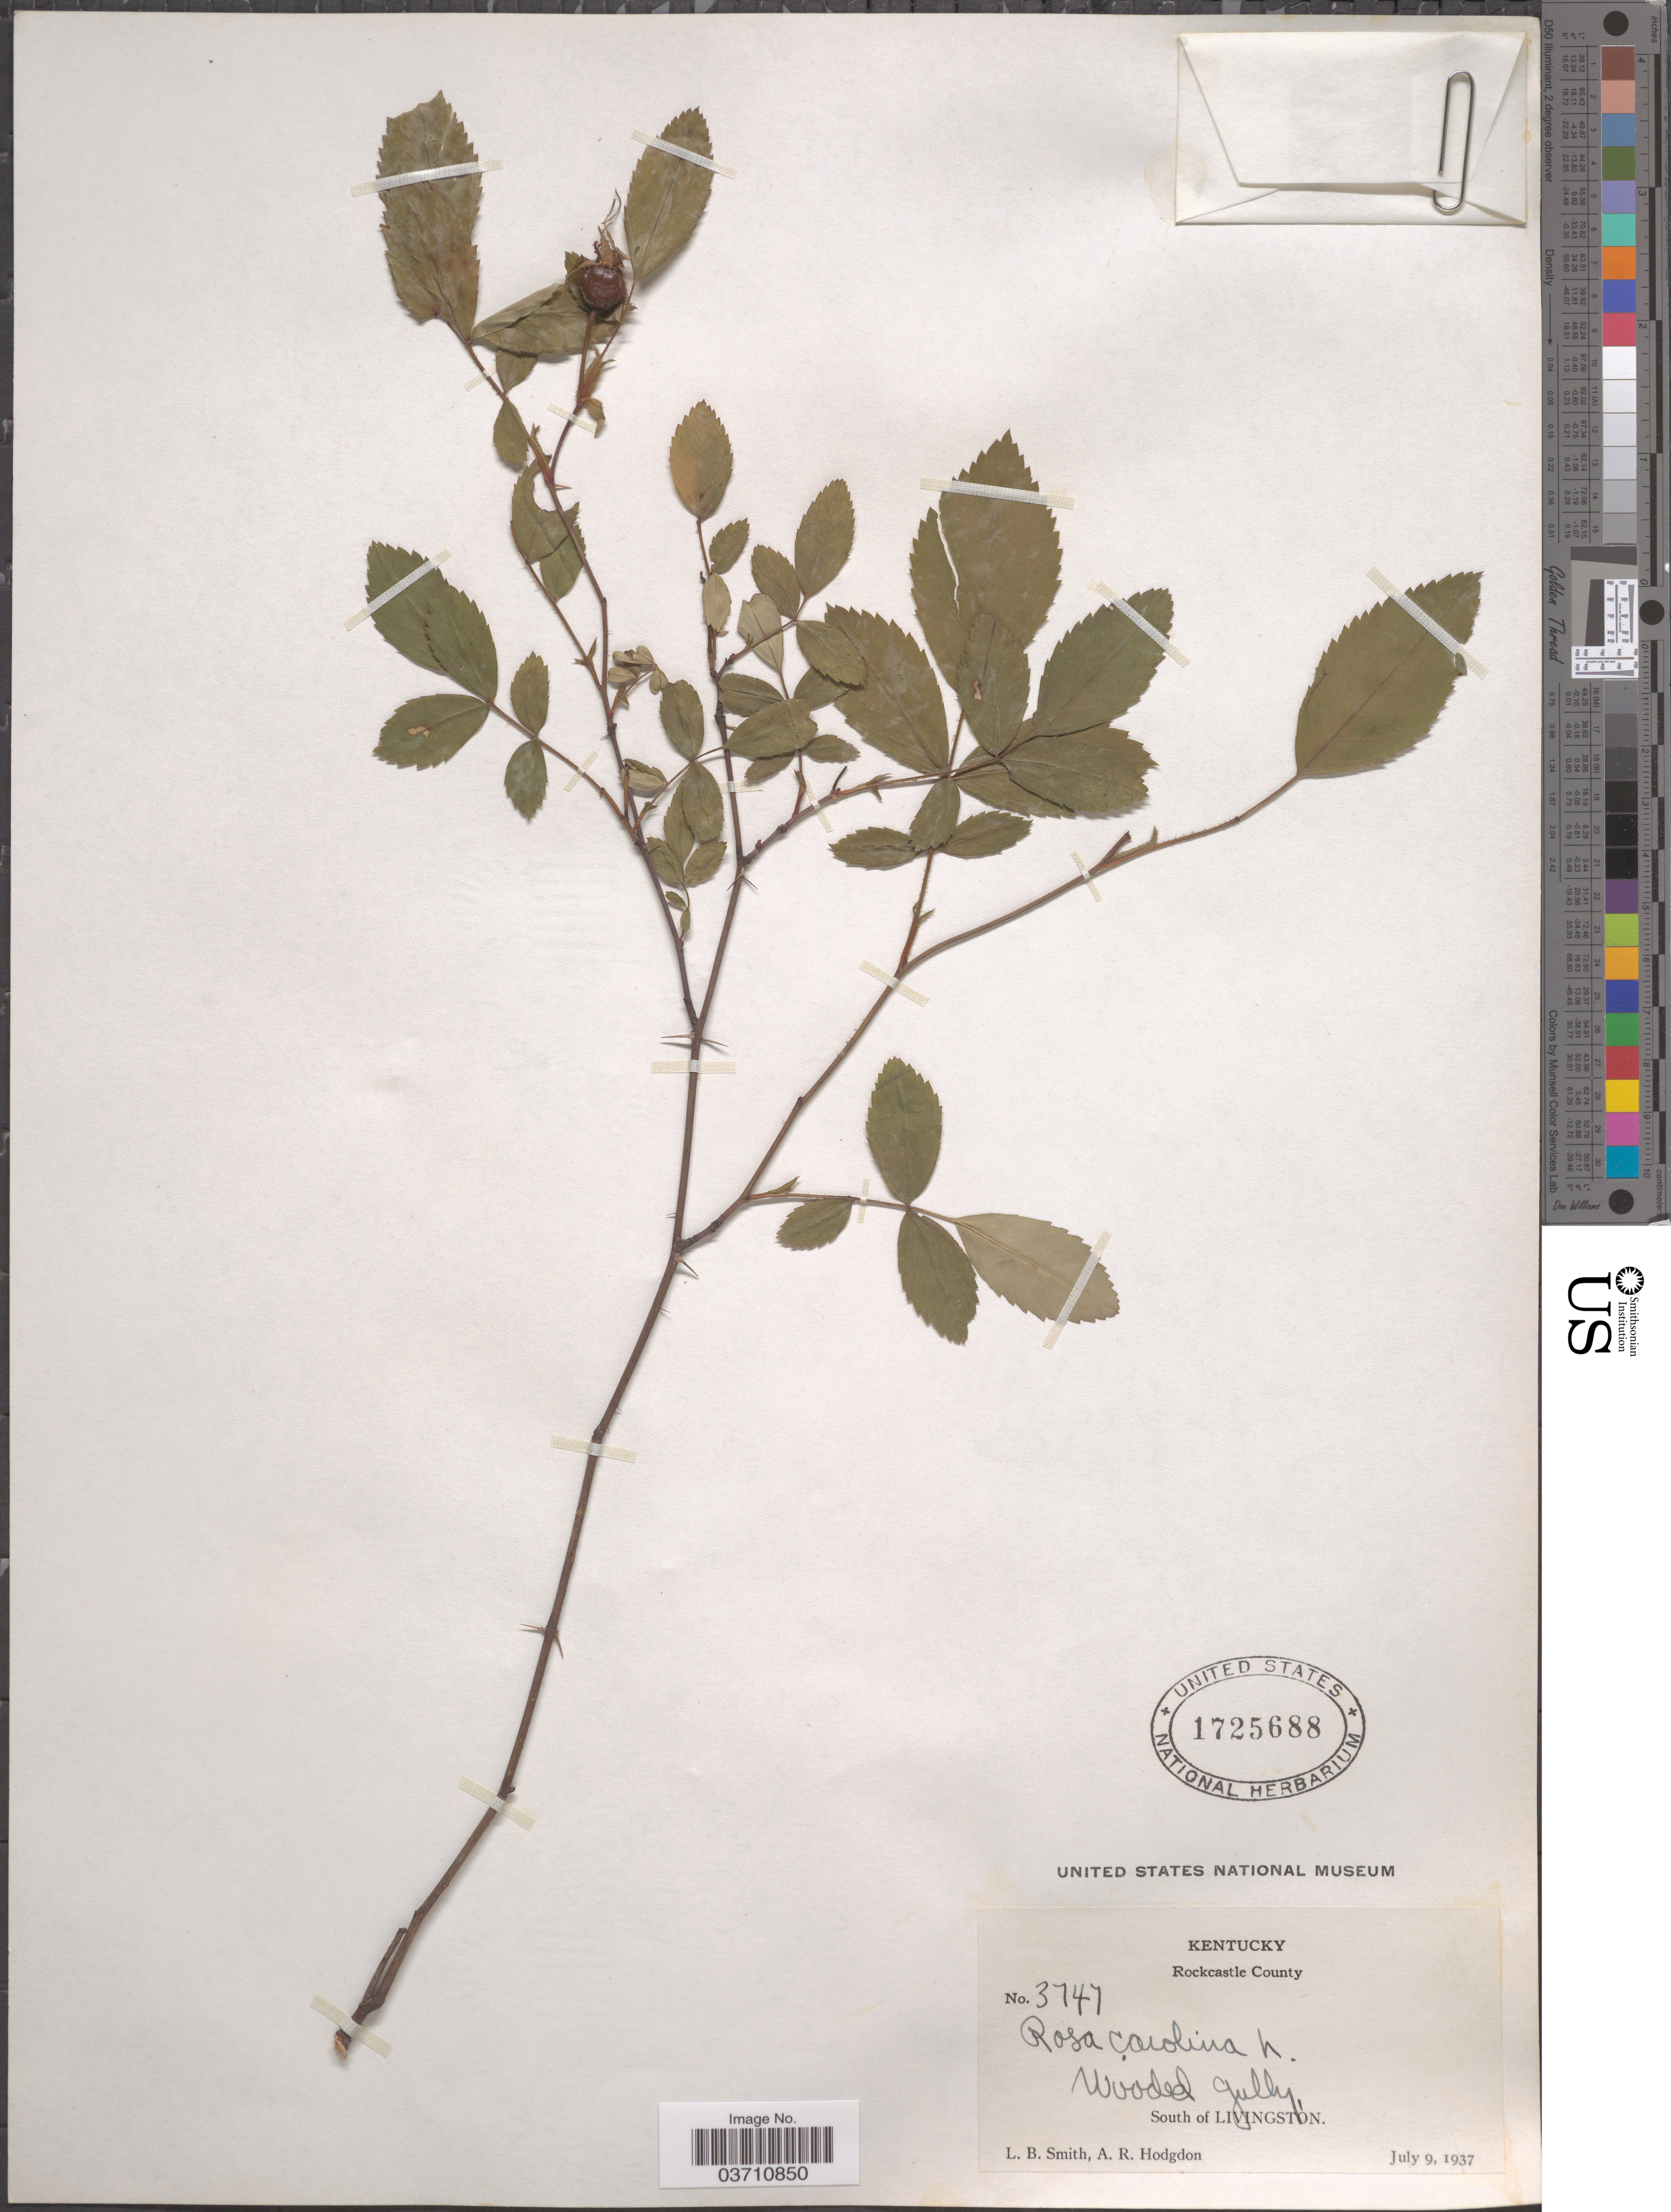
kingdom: Plantae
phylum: Tracheophyta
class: Magnoliopsida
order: Rosales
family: Rosaceae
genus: Rosa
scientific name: Rosa carolina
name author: L.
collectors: L. Smith & A. R. Hodgdon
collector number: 3747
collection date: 1937-07-09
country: United States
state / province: Kentucky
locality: Rockcastle County. South of Livingston.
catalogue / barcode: US 1725688